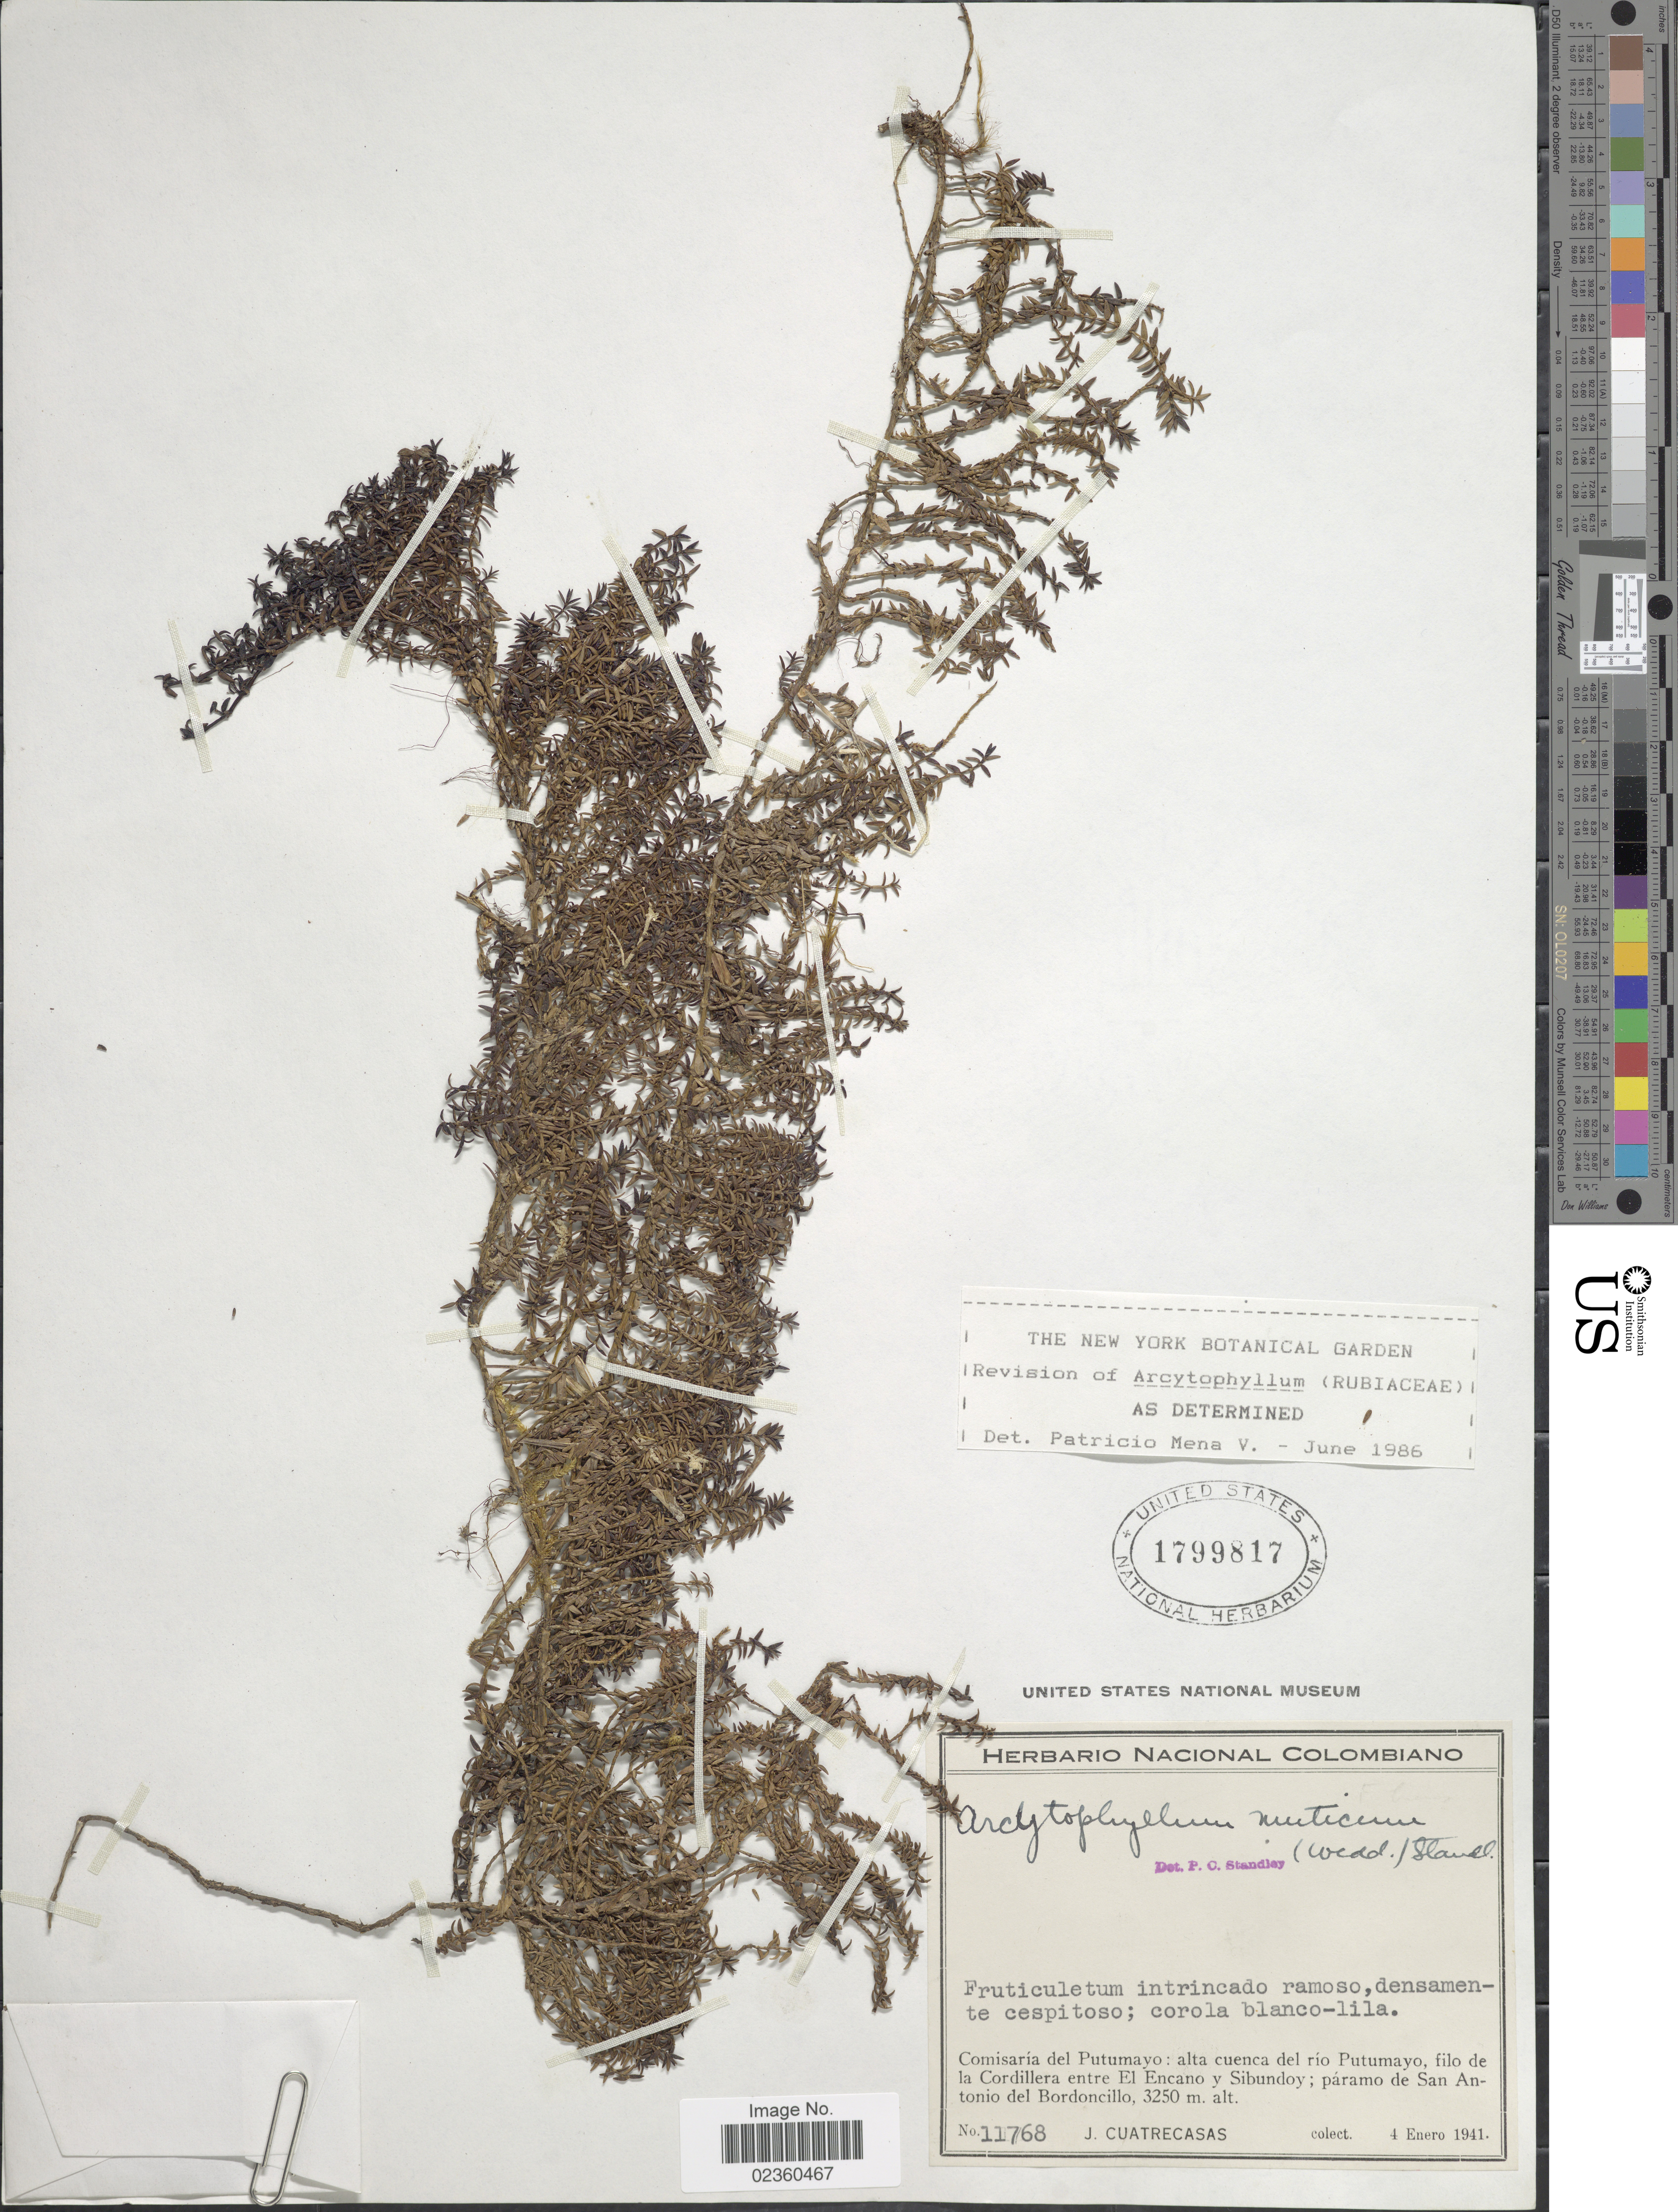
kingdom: Plantae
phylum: Tracheophyta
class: Magnoliopsida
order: Gentianales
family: Rubiaceae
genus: Arcytophyllum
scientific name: Arcytophyllum muticum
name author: (Wedd.) Standl.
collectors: J. Cuatrecasas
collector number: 11768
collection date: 1941-01-04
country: Colombia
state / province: Putumayo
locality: Comisaría del Putumayo: alta cuenca del río Putumayo, filo de la Cordillera entre El Encano y Sibundoy; páramo de San Antonio del Bordoncillo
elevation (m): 3250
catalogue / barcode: US 1799817